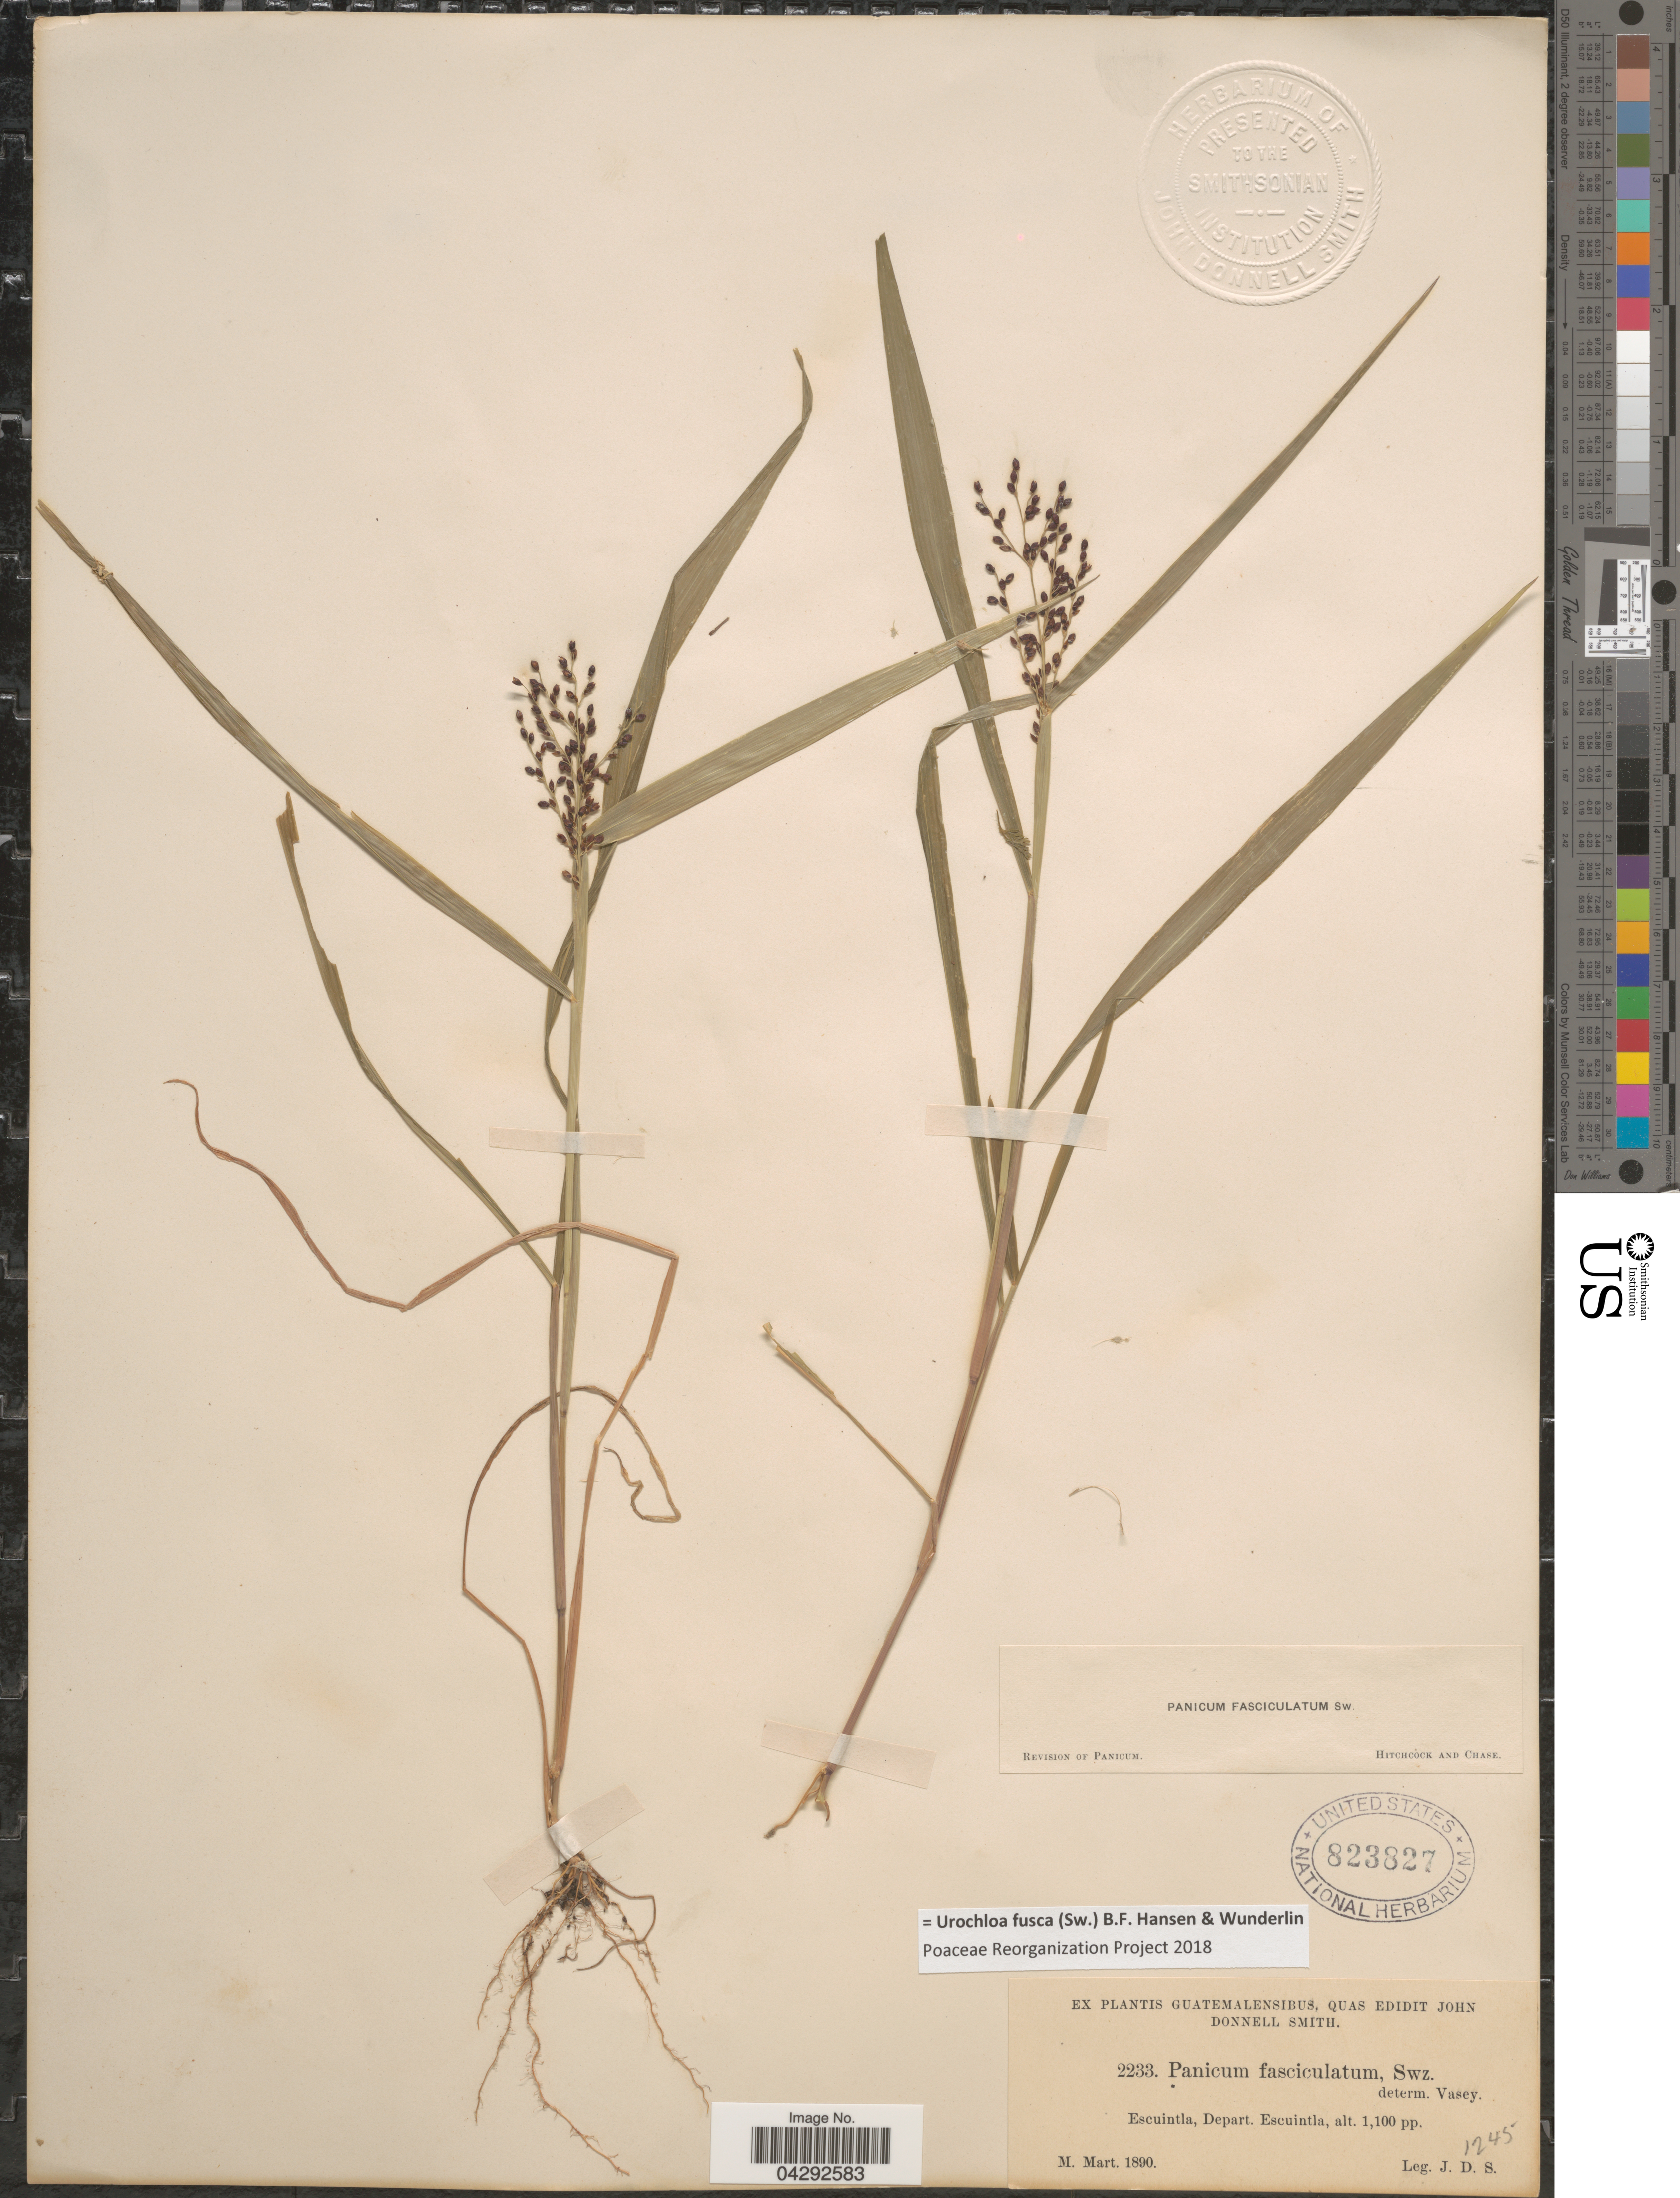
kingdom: Plantae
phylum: Tracheophyta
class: Liliopsida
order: Poales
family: Poaceae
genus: Urochloa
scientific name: Urochloa fusca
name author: (Sw.) B.F. Hansen & Wunderlin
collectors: J. Donnell Smith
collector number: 2233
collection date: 1890-03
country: Guatemala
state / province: Escuintla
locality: Escuintla, Depart. Escuintla.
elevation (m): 335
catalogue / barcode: US 823827